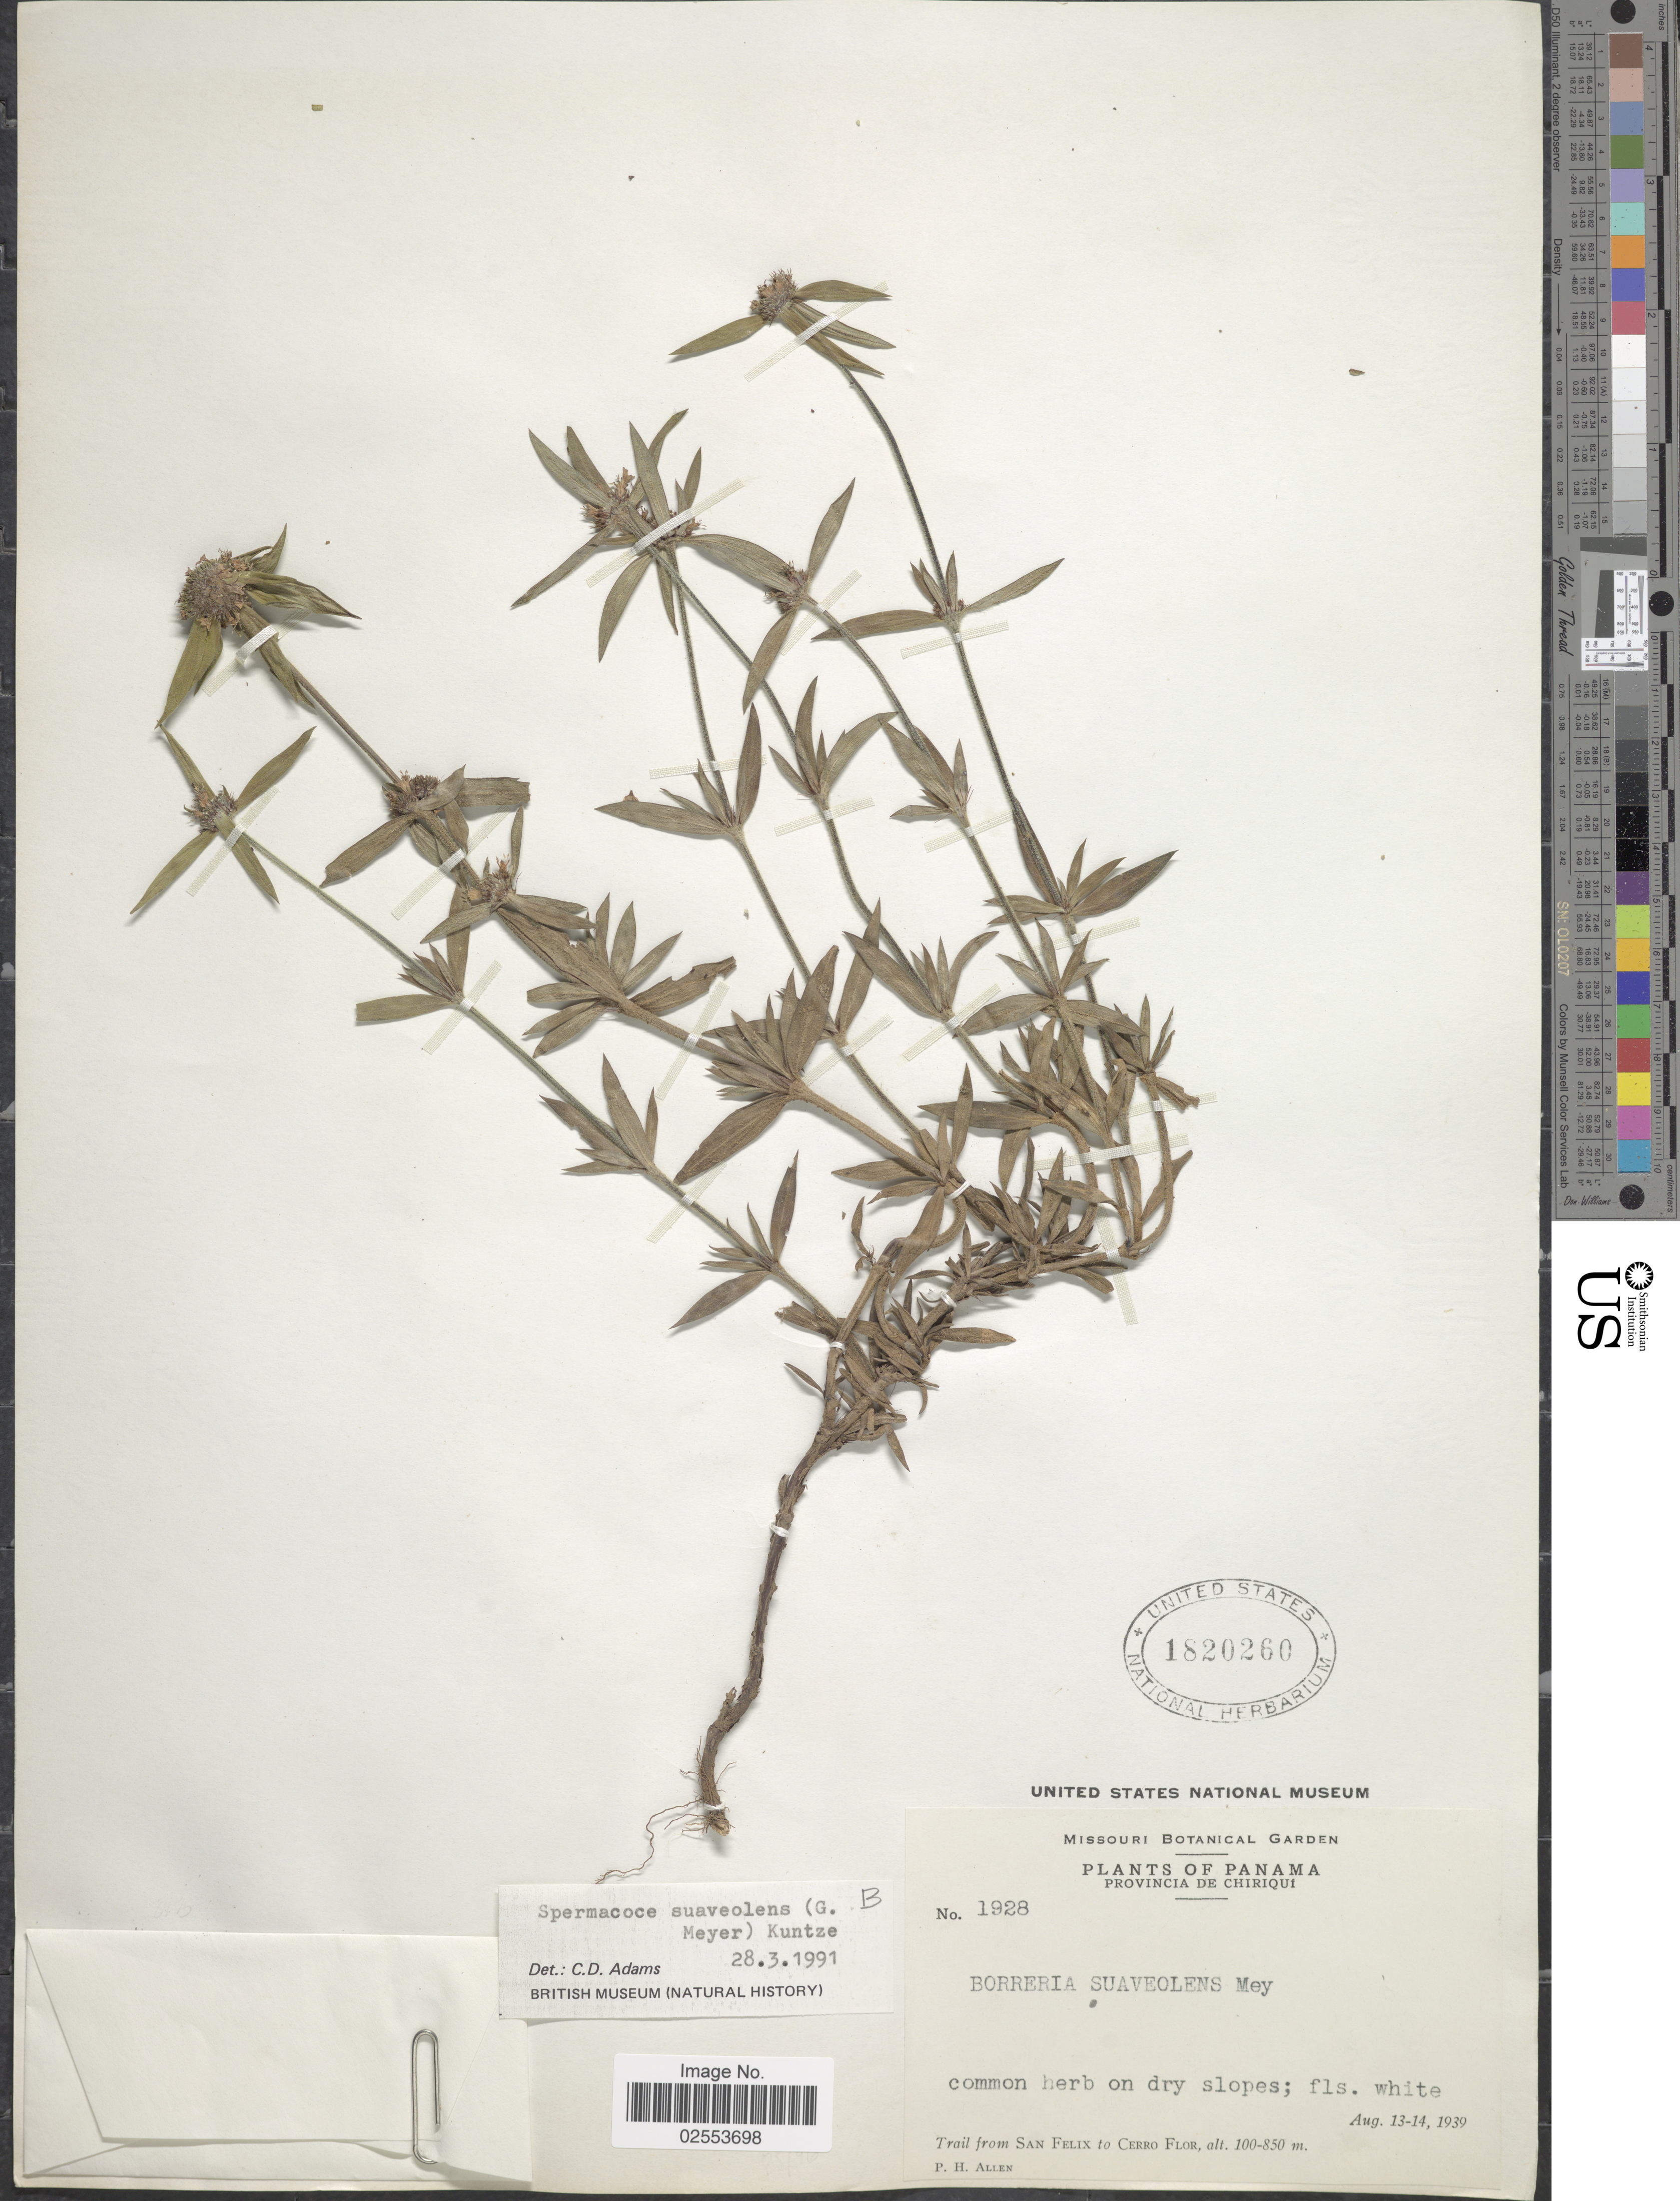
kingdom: Plantae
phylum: Tracheophyta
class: Magnoliopsida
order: Gentianales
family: Rubiaceae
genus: Spermacoce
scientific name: Spermacoce suaveolens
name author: (G. Mey.) Kuntze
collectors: P. H. Allen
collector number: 1928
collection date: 1939-08-13/1939-08-14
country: Panama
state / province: Chiriqui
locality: Trail from San Felix to Cerro Flor.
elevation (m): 100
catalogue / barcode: US 1820260